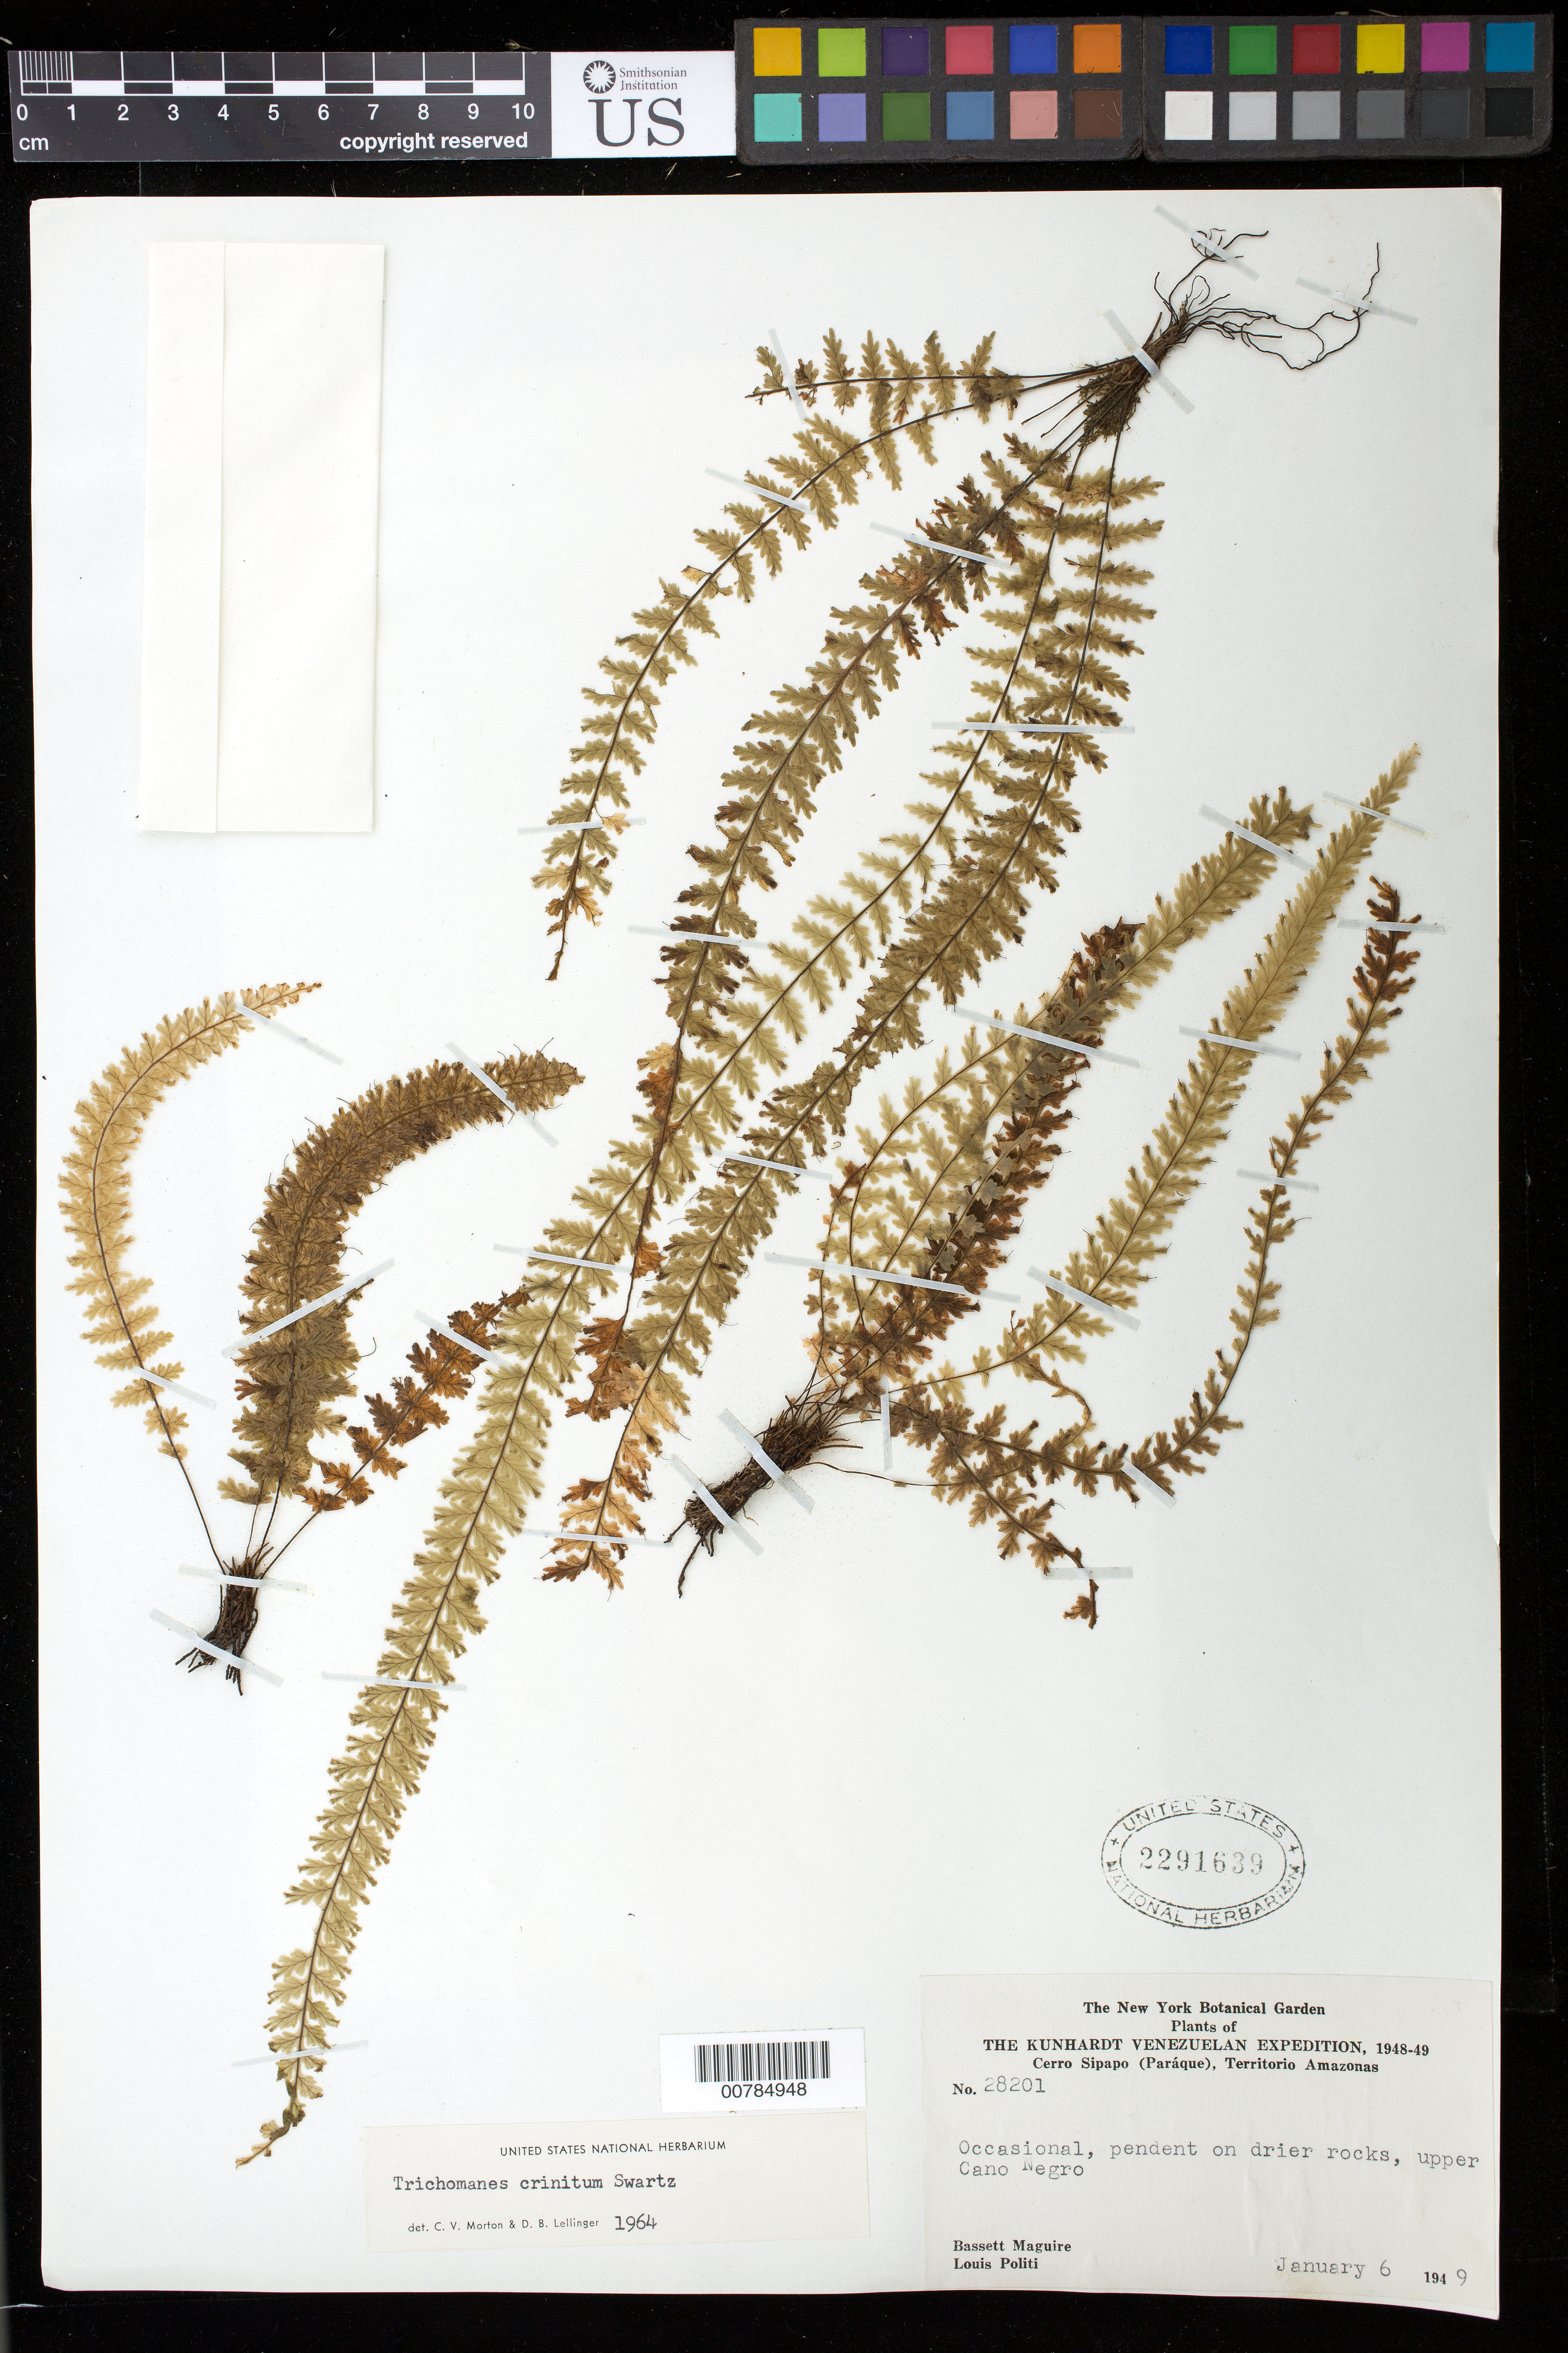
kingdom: Plantae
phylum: Tracheophyta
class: Polypodiopsida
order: Hymenophyllales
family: Hymenophyllaceae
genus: Trichomanes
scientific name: Trichomanes crinitum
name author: Sw.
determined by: Lellinger, David B., (BOT), Smithsonian Institution - National Museum of Natural History (UNITED STATES)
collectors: B. Maguire & L. Politi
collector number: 28201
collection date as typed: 6-Jan-49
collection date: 1949-01-06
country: Venezuela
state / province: Amazonas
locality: Cerro Sipapo (Paráque), upper Caño Negro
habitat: Drier rocks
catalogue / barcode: US 2291639